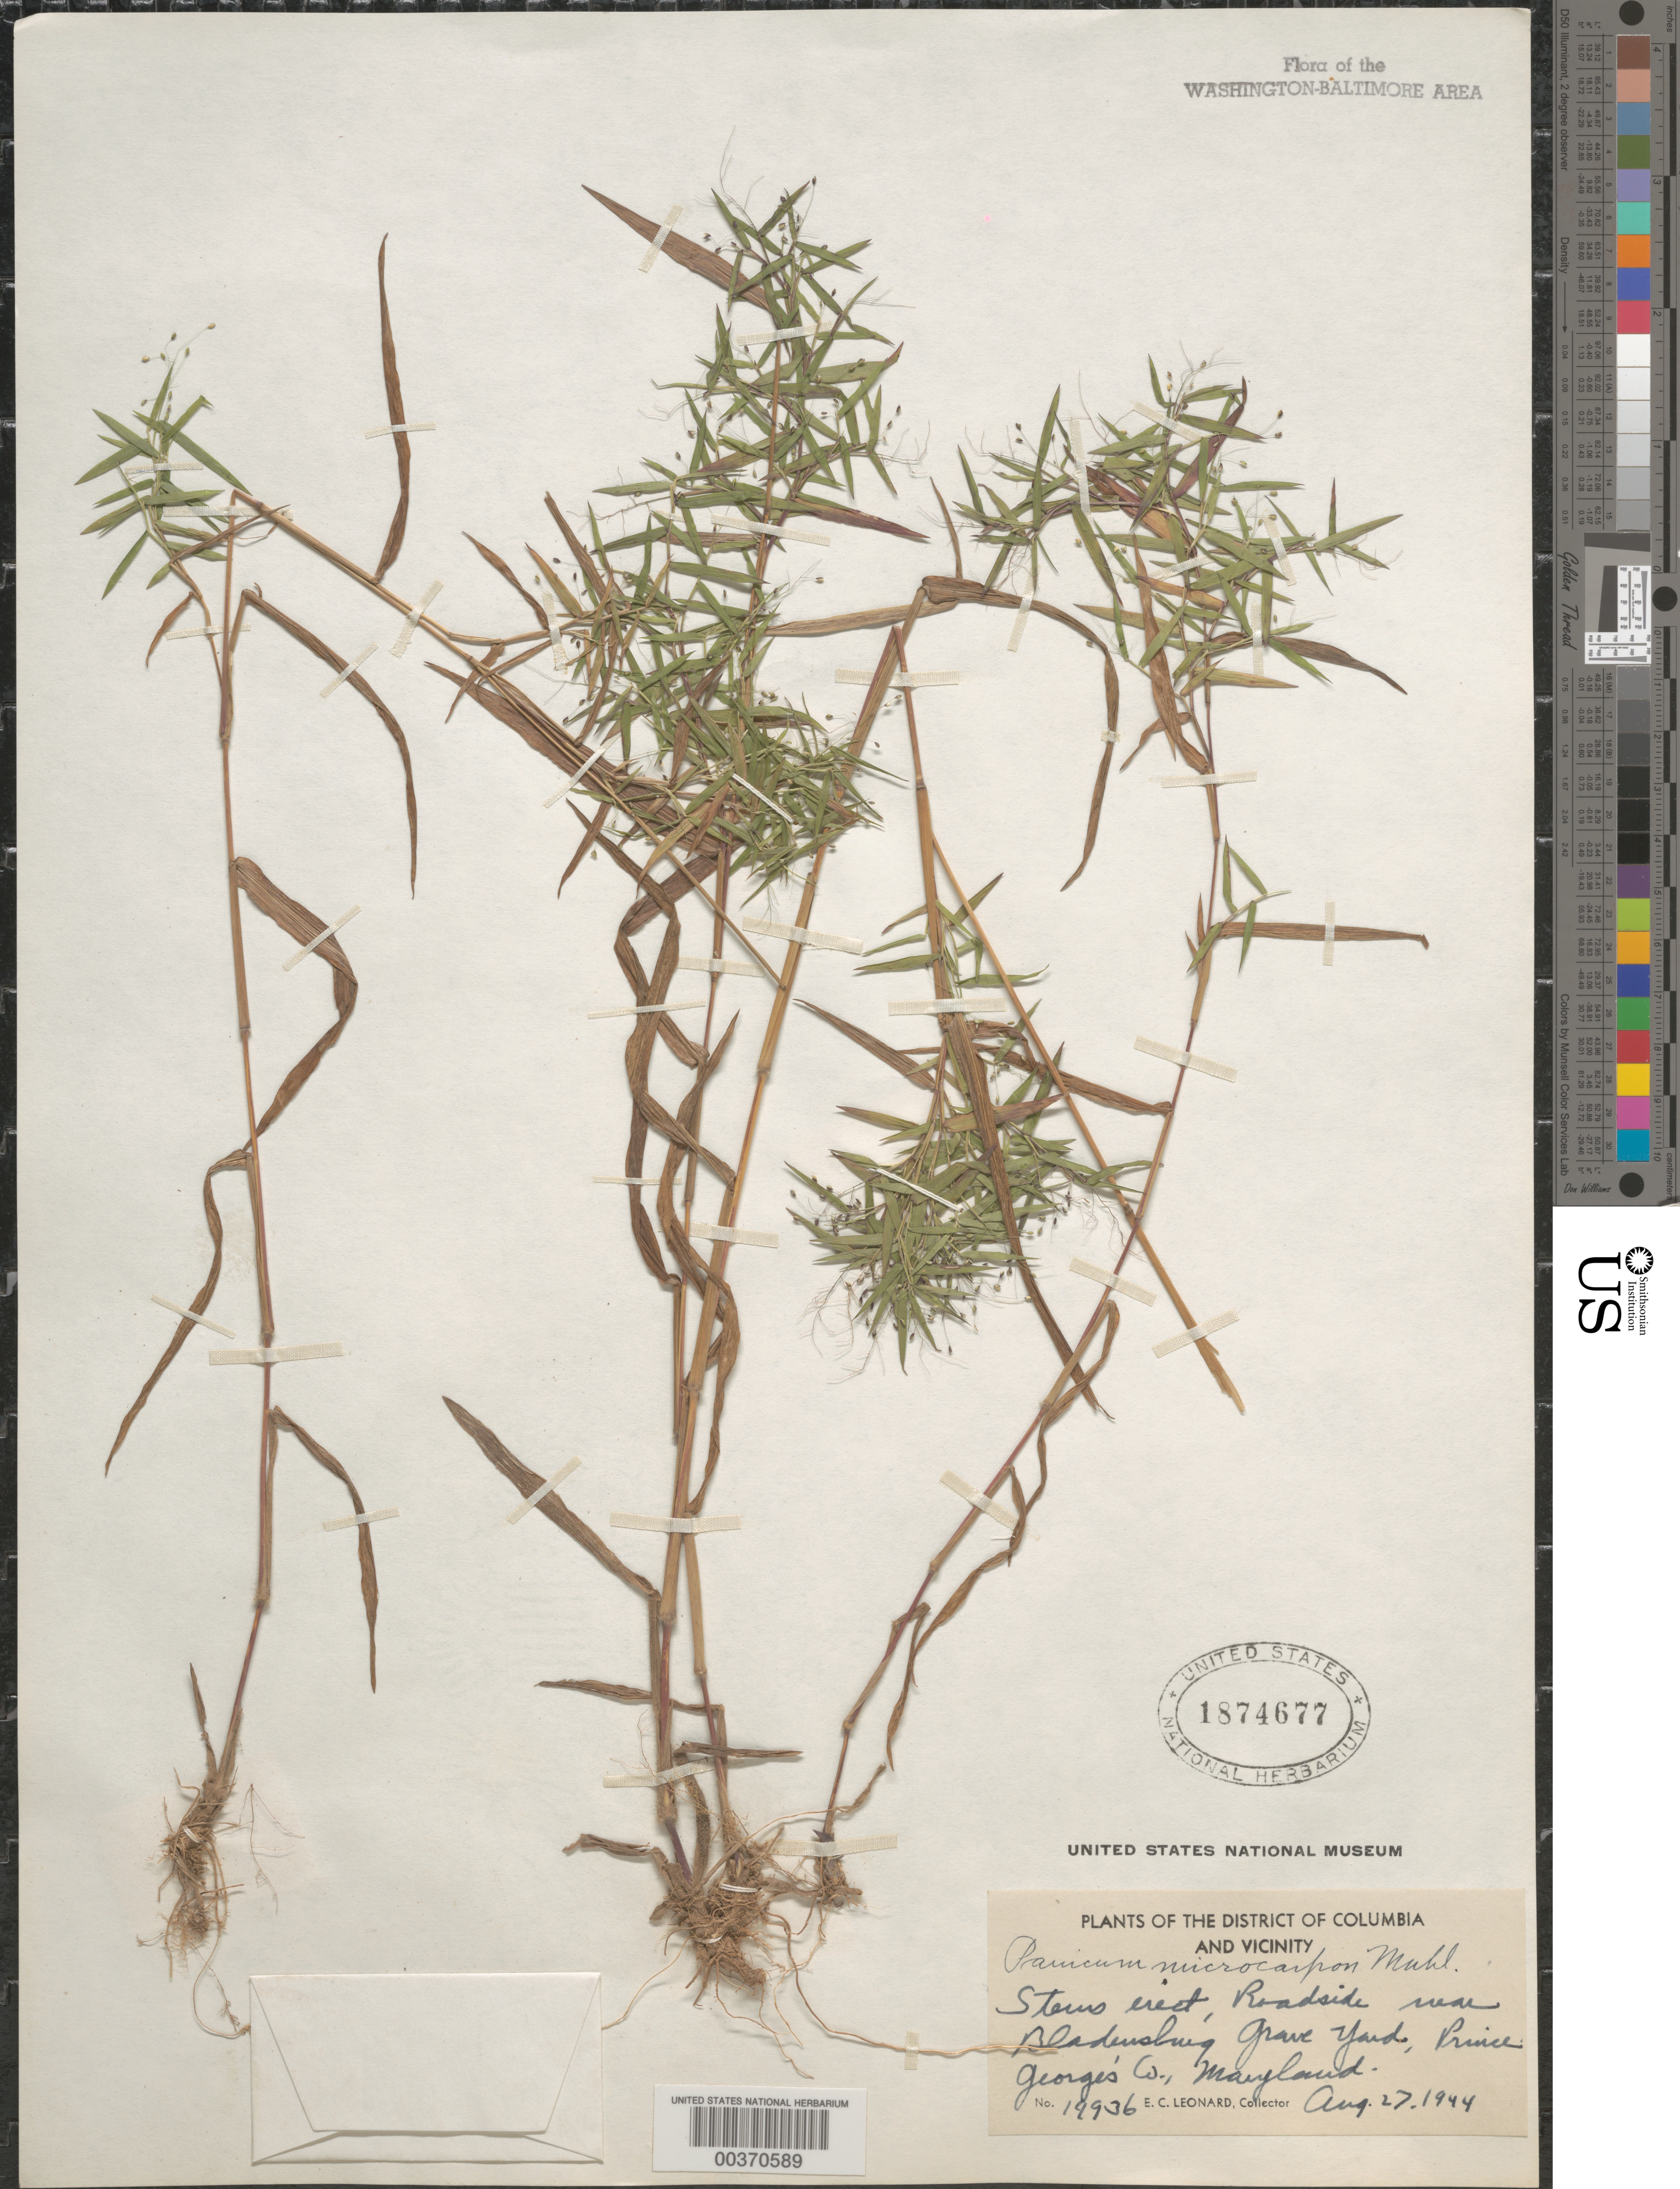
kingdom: Plantae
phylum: Tracheophyta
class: Liliopsida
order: Poales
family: Poaceae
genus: Dichanthelium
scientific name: Dichanthelium dichotomum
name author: (L.) Gould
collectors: E. C. Leonard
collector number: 21126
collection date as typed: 20 Jun 1960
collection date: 1960-06-20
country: United States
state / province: Maryland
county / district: Prince George's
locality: Below Martins Lane, Briar Ditch Valley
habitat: Grave yard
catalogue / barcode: US 2344677